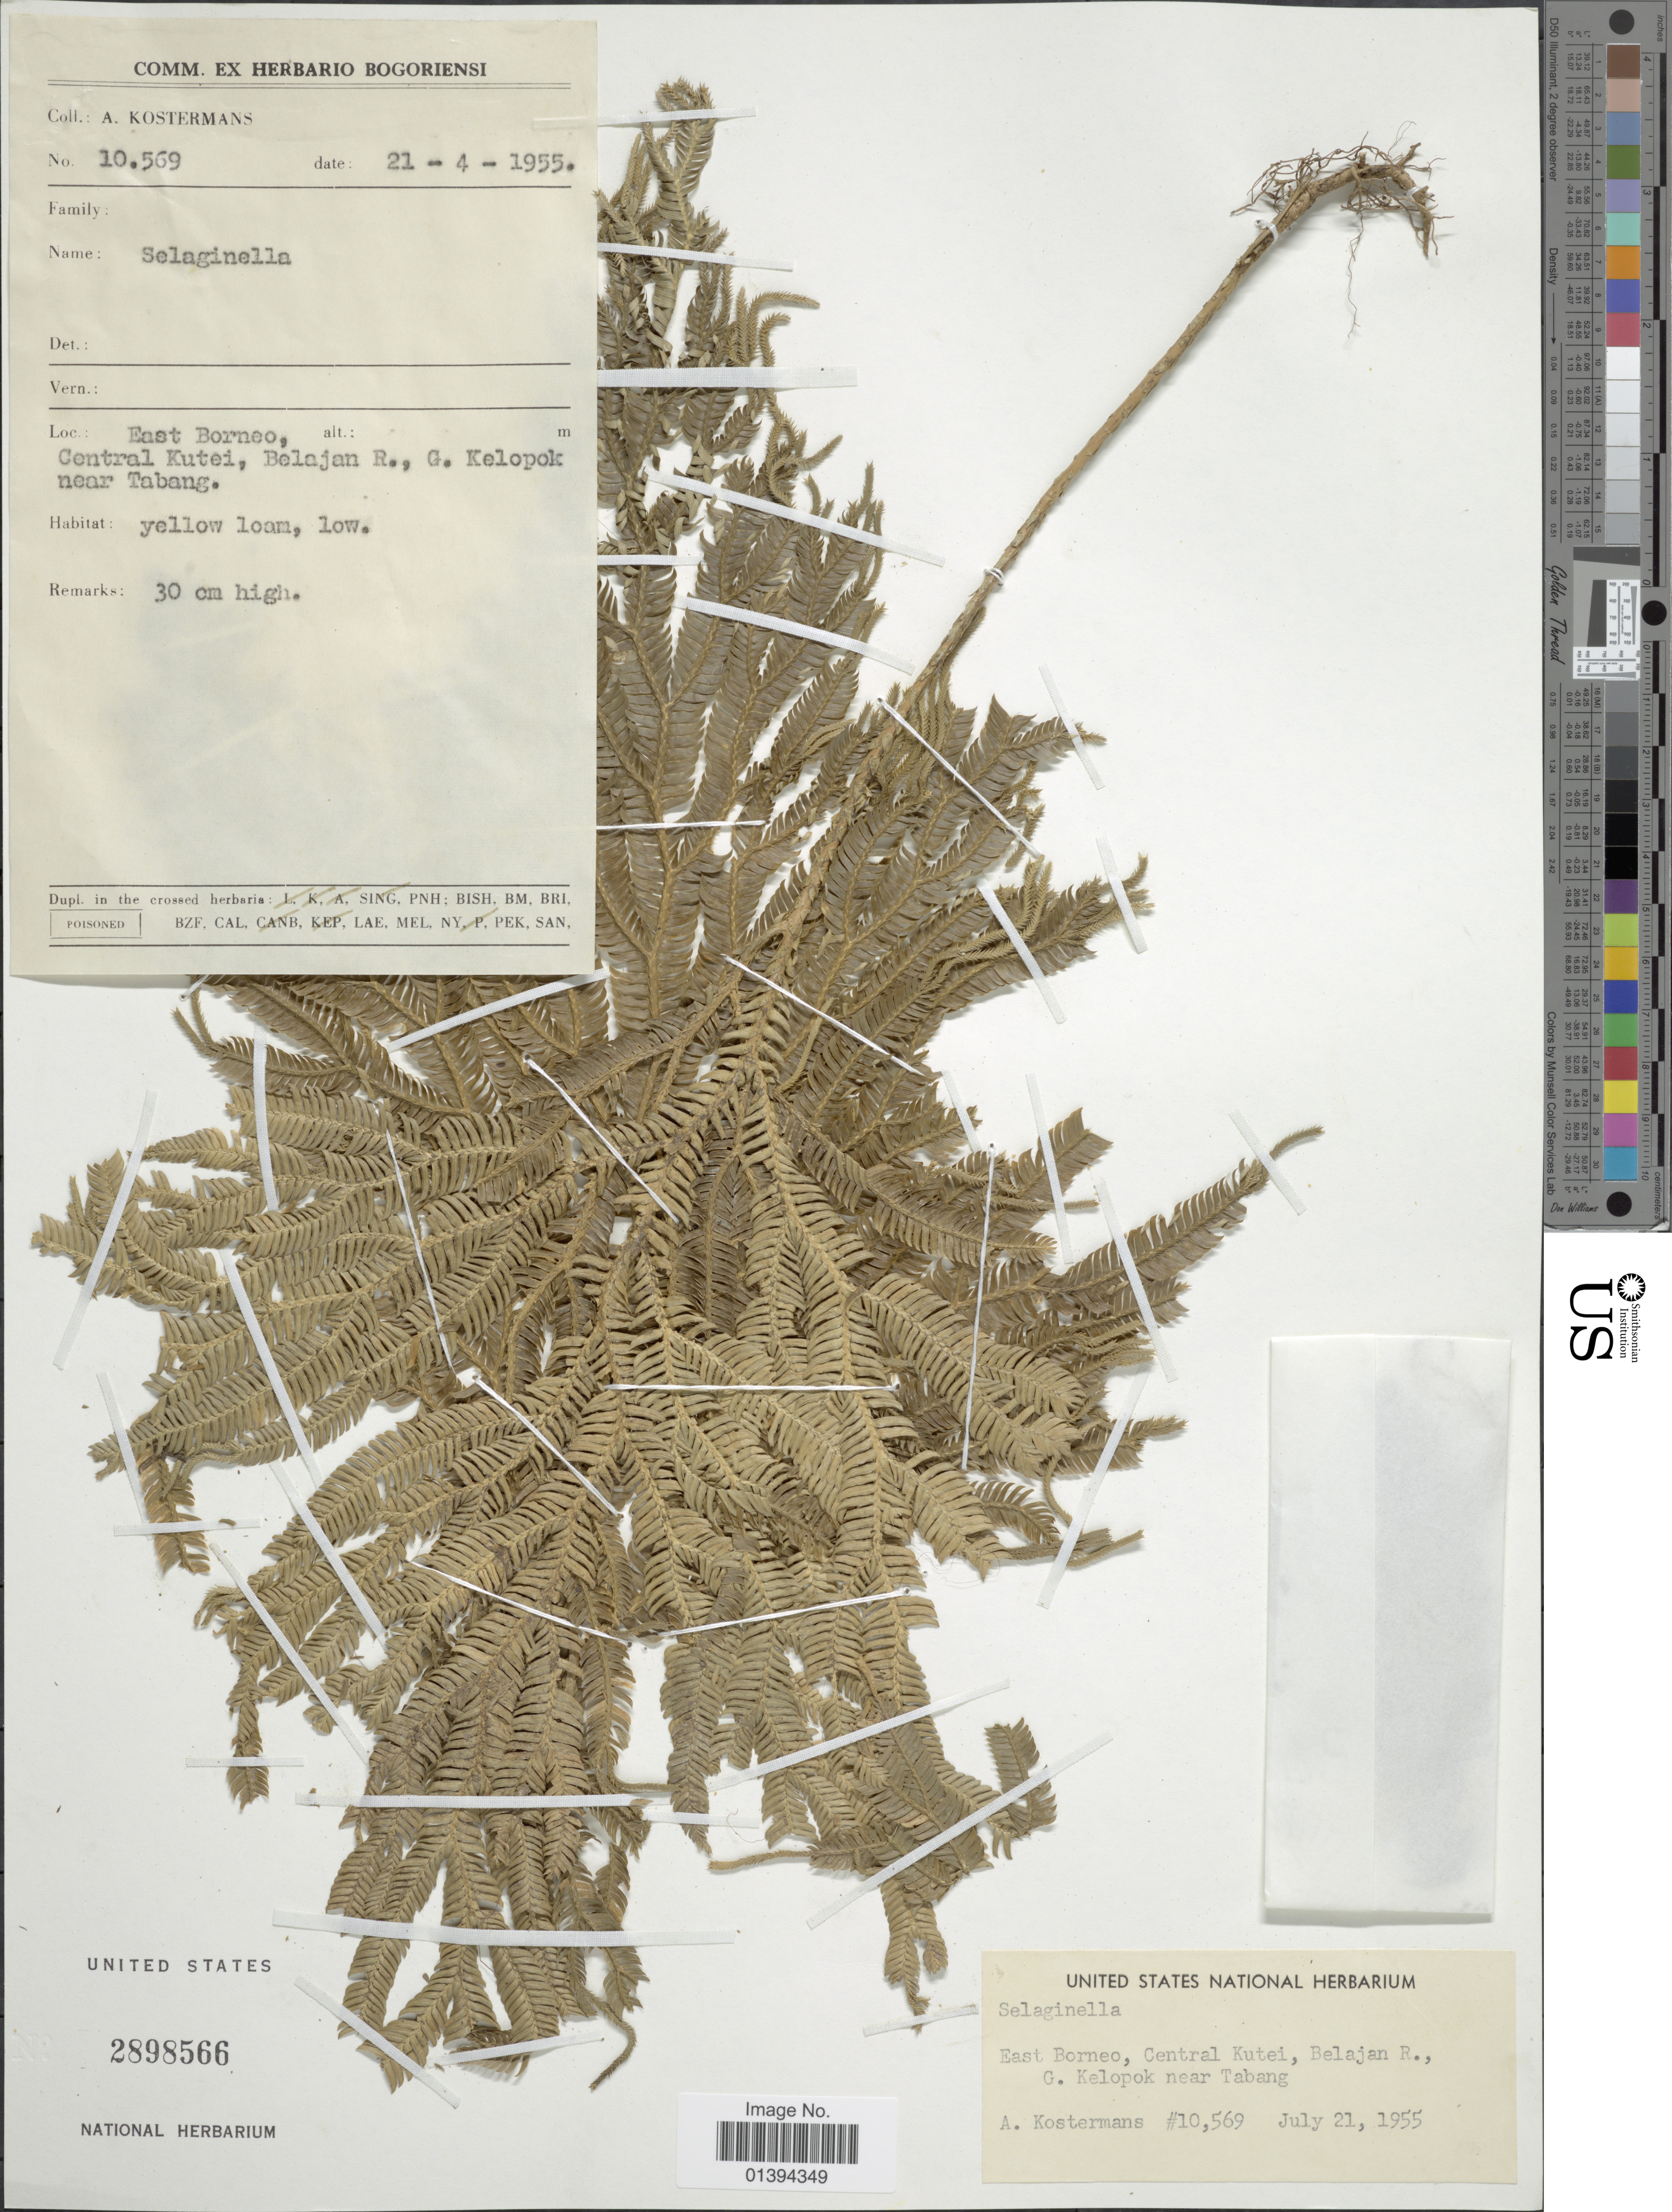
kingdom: Plantae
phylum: Tracheophyta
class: Lycopodiopsida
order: Selaginellales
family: Selaginellaceae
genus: Selaginella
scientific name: Selaginella sp.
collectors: A. J. G. Kostermans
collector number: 10569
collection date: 1955-04-21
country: Indonesia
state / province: Kalimantan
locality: East Borneo, Central Kutei, Belajan R., G. Kelopok near Tabang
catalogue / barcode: US 2898566